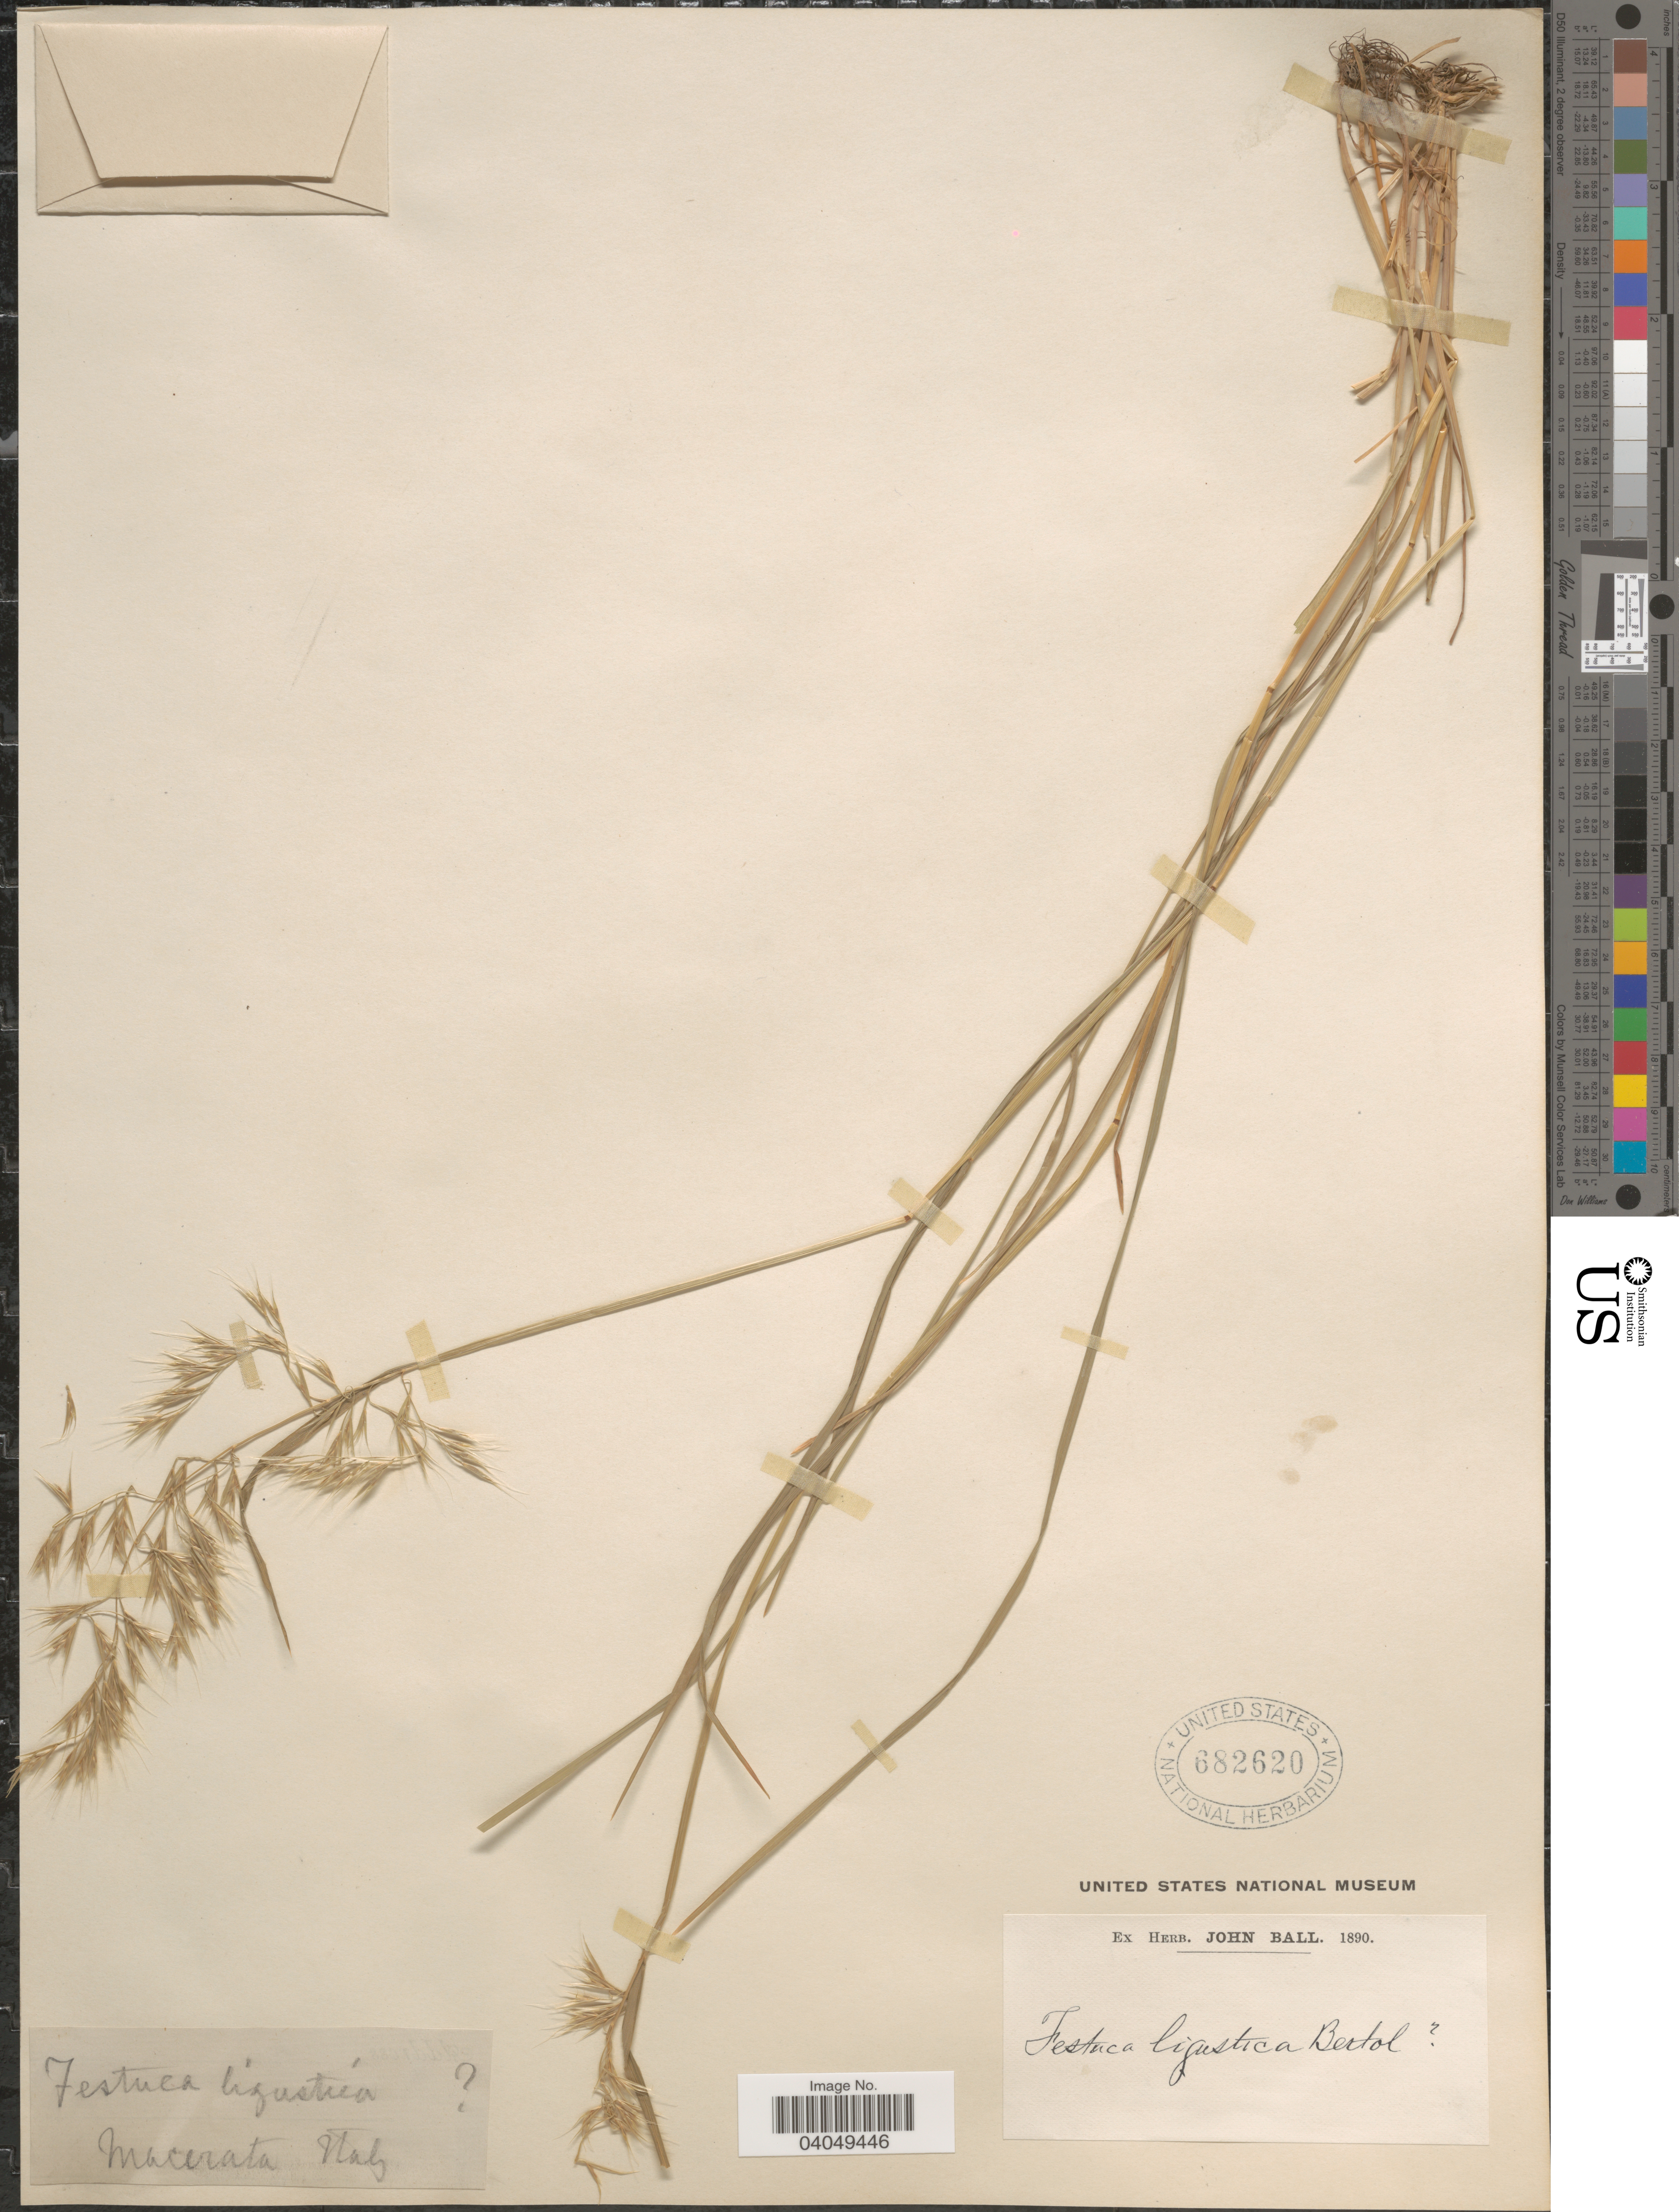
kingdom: Plantae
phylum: Tracheophyta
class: Liliopsida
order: Poales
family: Poaceae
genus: Festuca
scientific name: Festuca ligustica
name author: (All.) Bertol.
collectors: ex herb. John Ball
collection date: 1890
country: Italy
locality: Macerata.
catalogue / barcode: US 682620